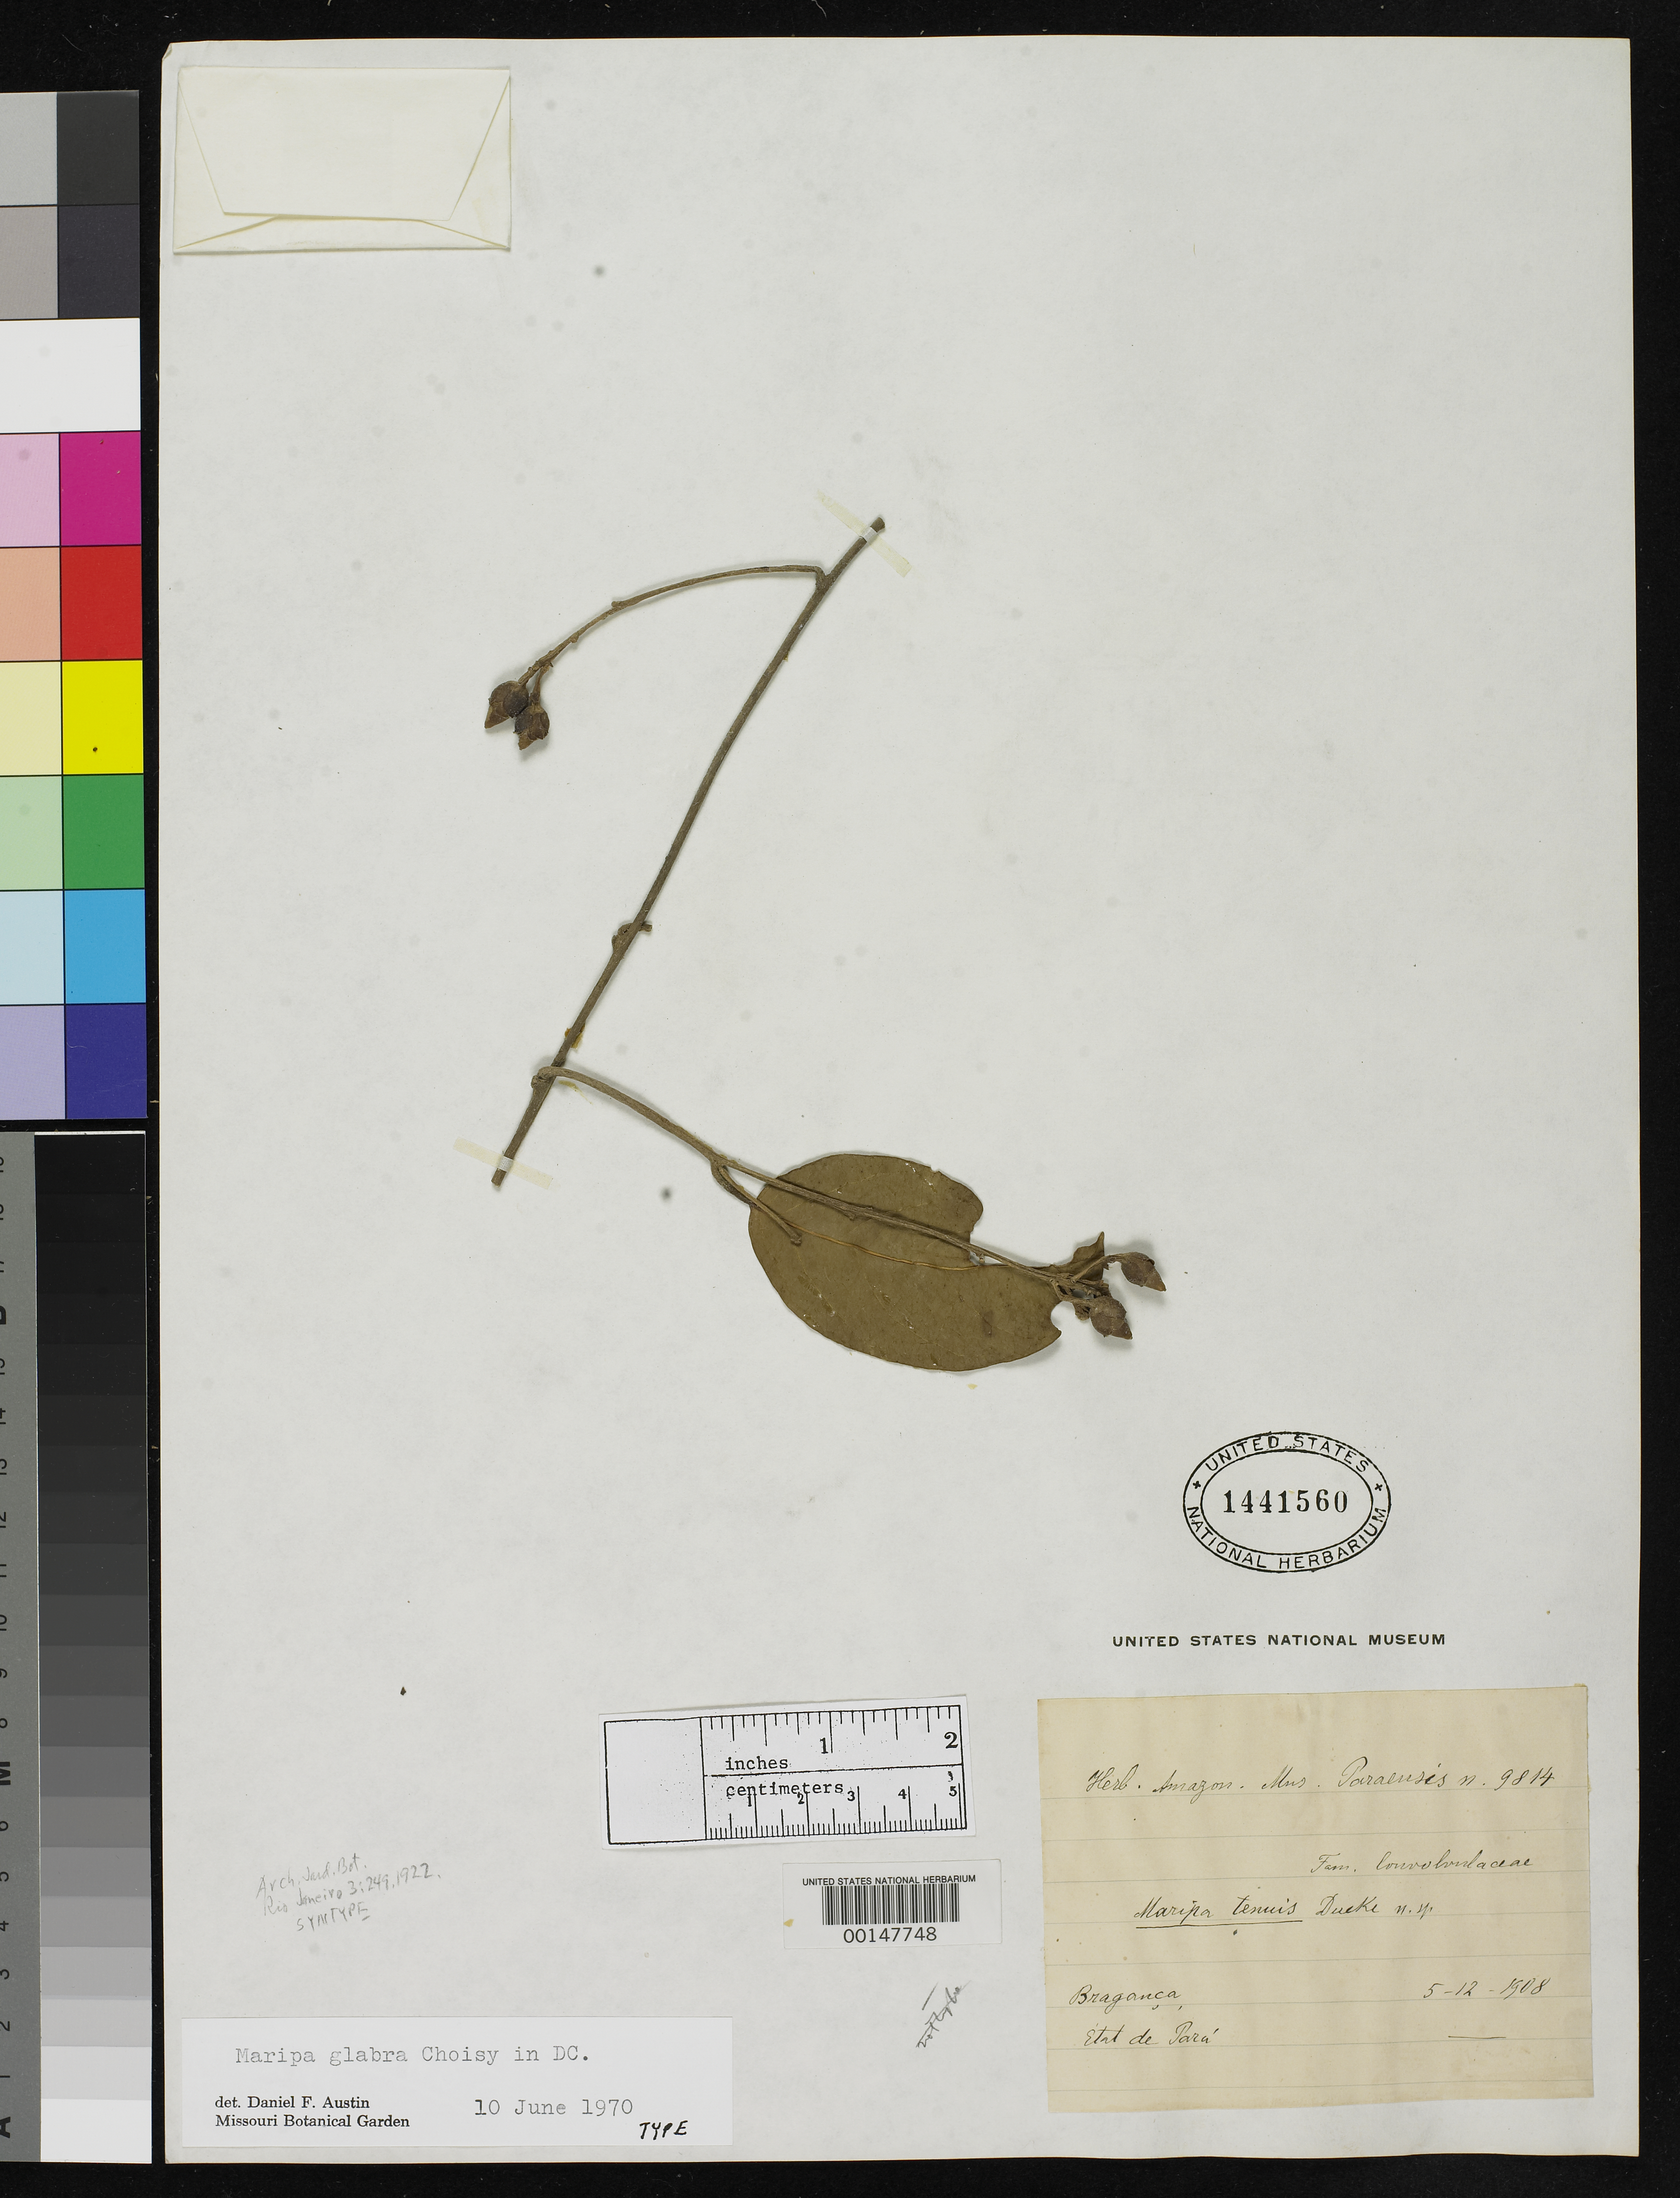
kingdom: Plantae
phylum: Tracheophyta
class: Magnoliopsida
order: Solanales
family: Convolvulaceae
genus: Maripa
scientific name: Maripa glabra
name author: Choisy in DC.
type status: Syntype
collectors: A. Ducke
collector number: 9814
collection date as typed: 02 Jan 1909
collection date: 1909-01-02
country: Brazil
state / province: Pará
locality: Santa Izabel.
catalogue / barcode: US 1441560